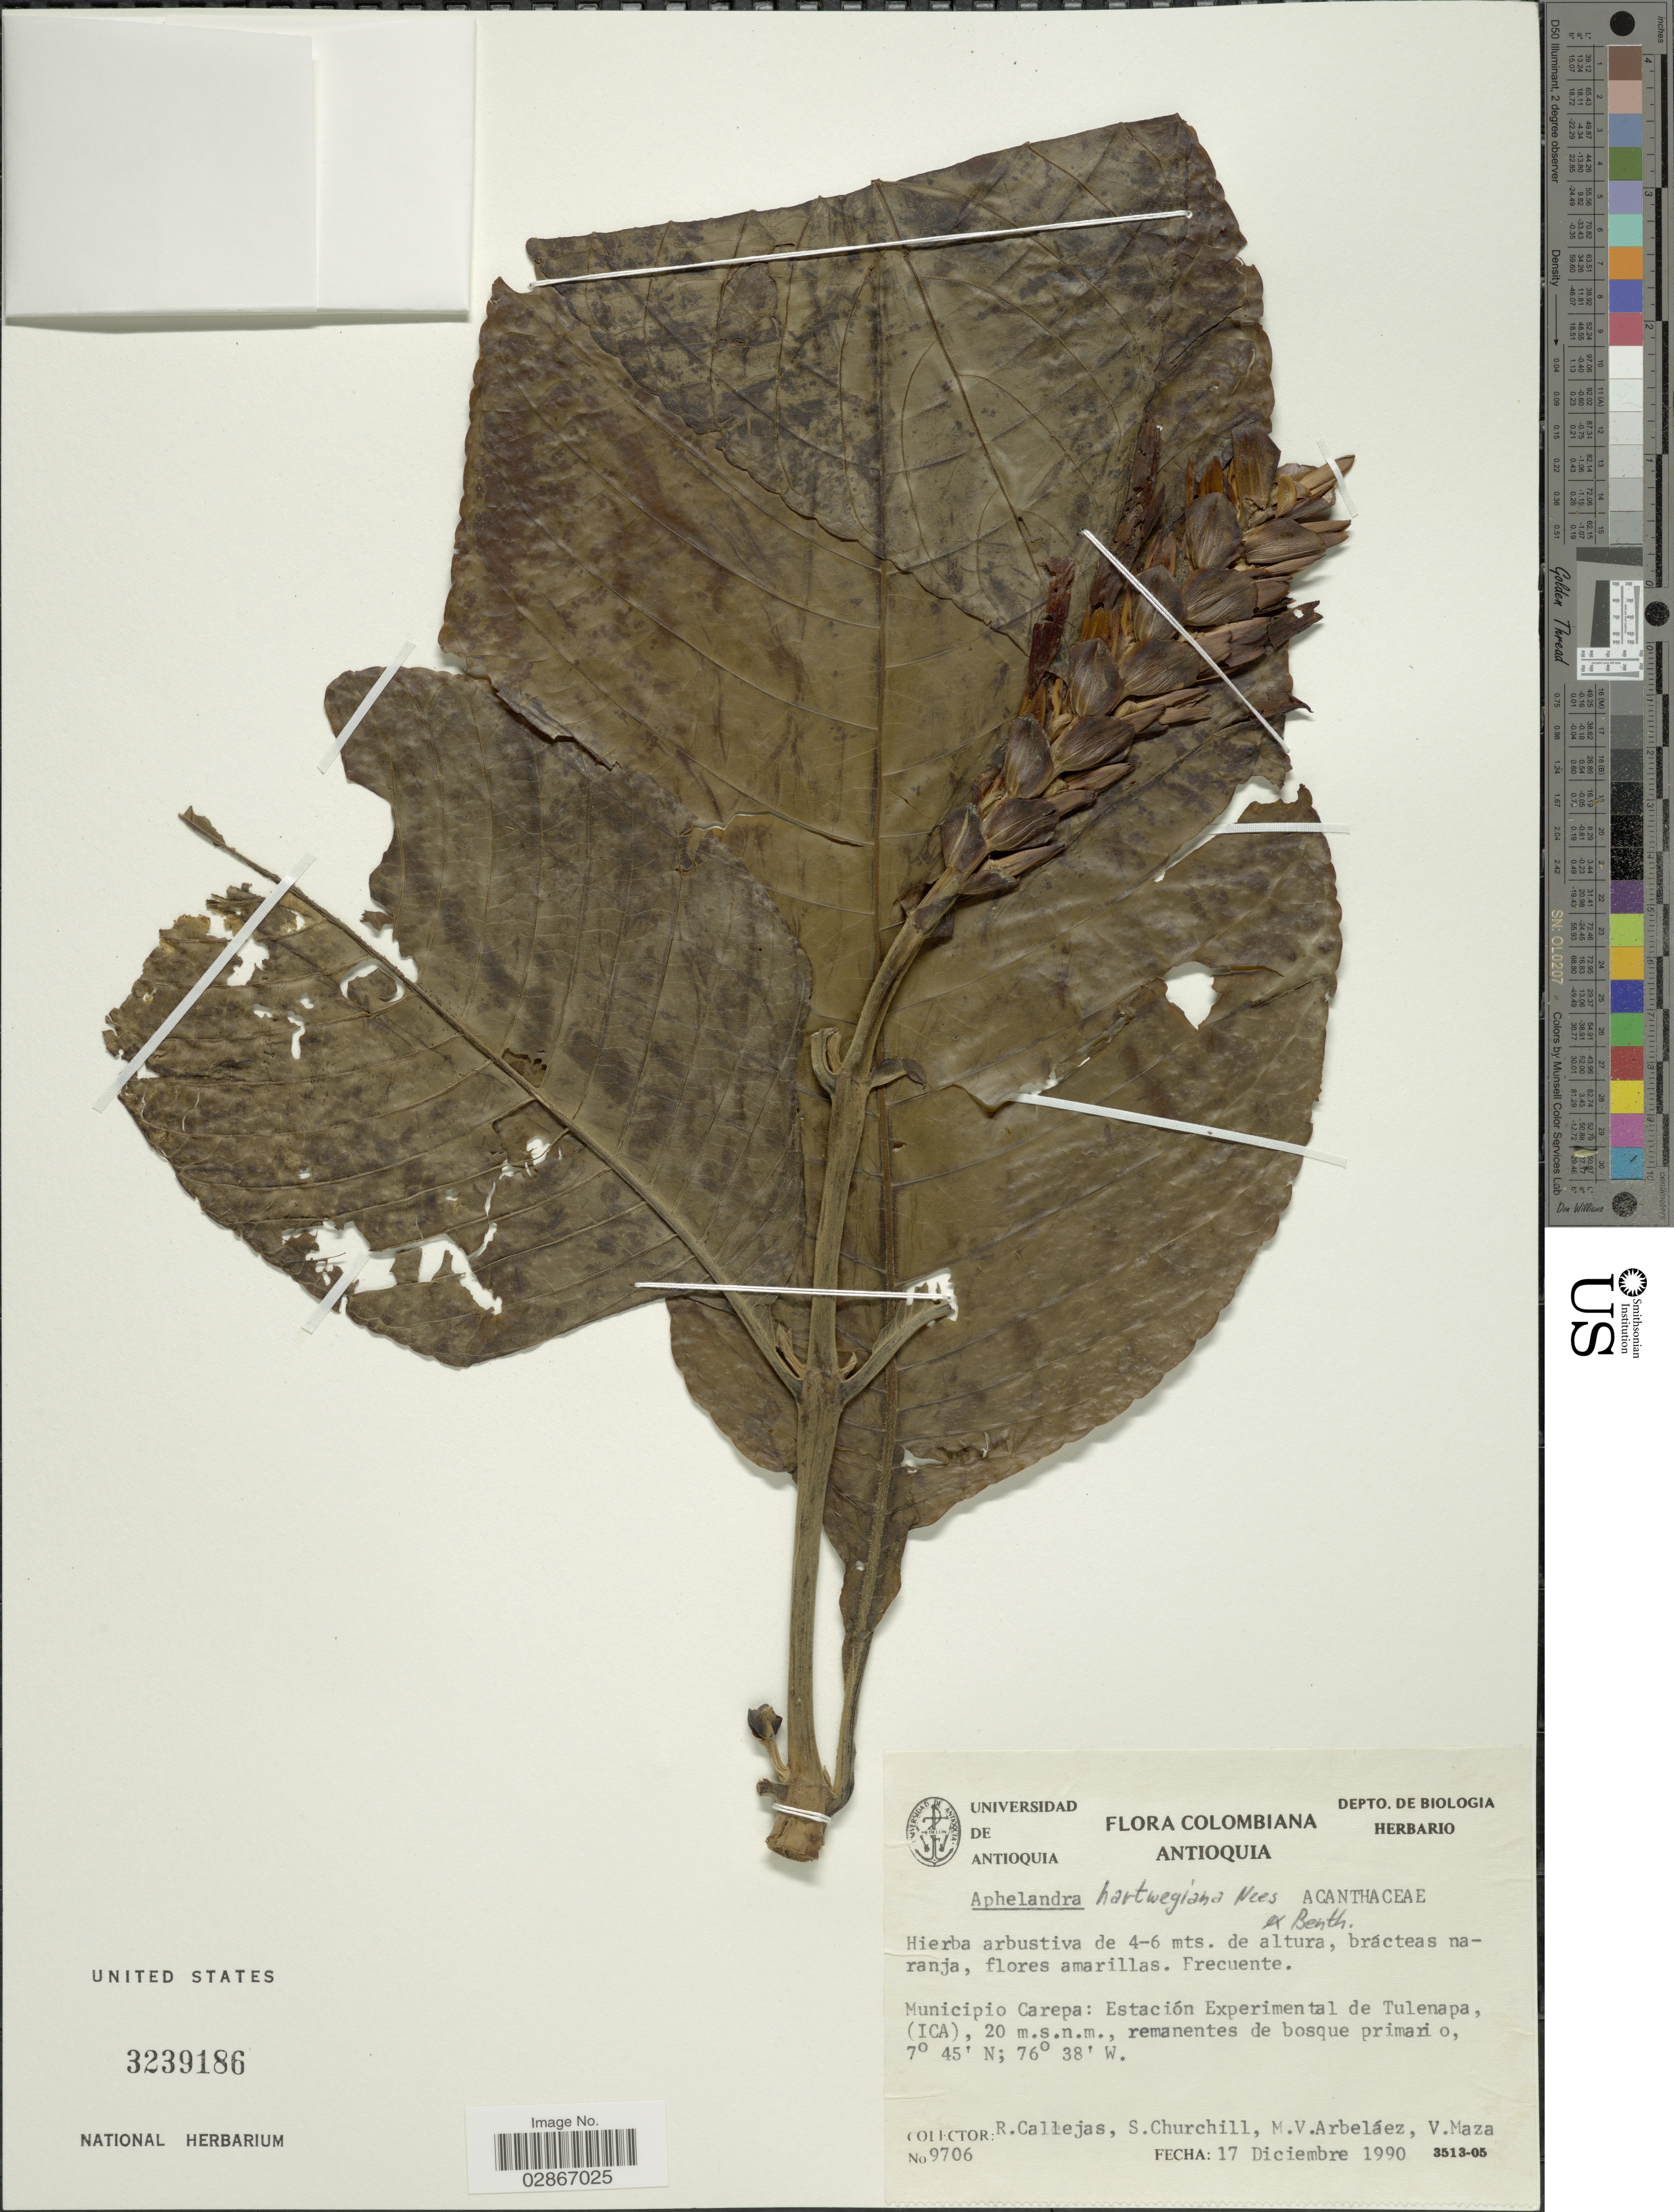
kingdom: Plantae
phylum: Tracheophyta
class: Magnoliopsida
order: Lamiales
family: Acanthaceae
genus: Aphelandra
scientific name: Aphelandra hartwegiana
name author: Nees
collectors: R. Callejas, S. Churchill, M. Arbelaez & V. Maza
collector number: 9706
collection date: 1990-12-17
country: Colombia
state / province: Antioquia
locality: Municipio Carepa: Estación Experimental de Tulenapa, (ICA).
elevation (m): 20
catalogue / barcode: US 3239186